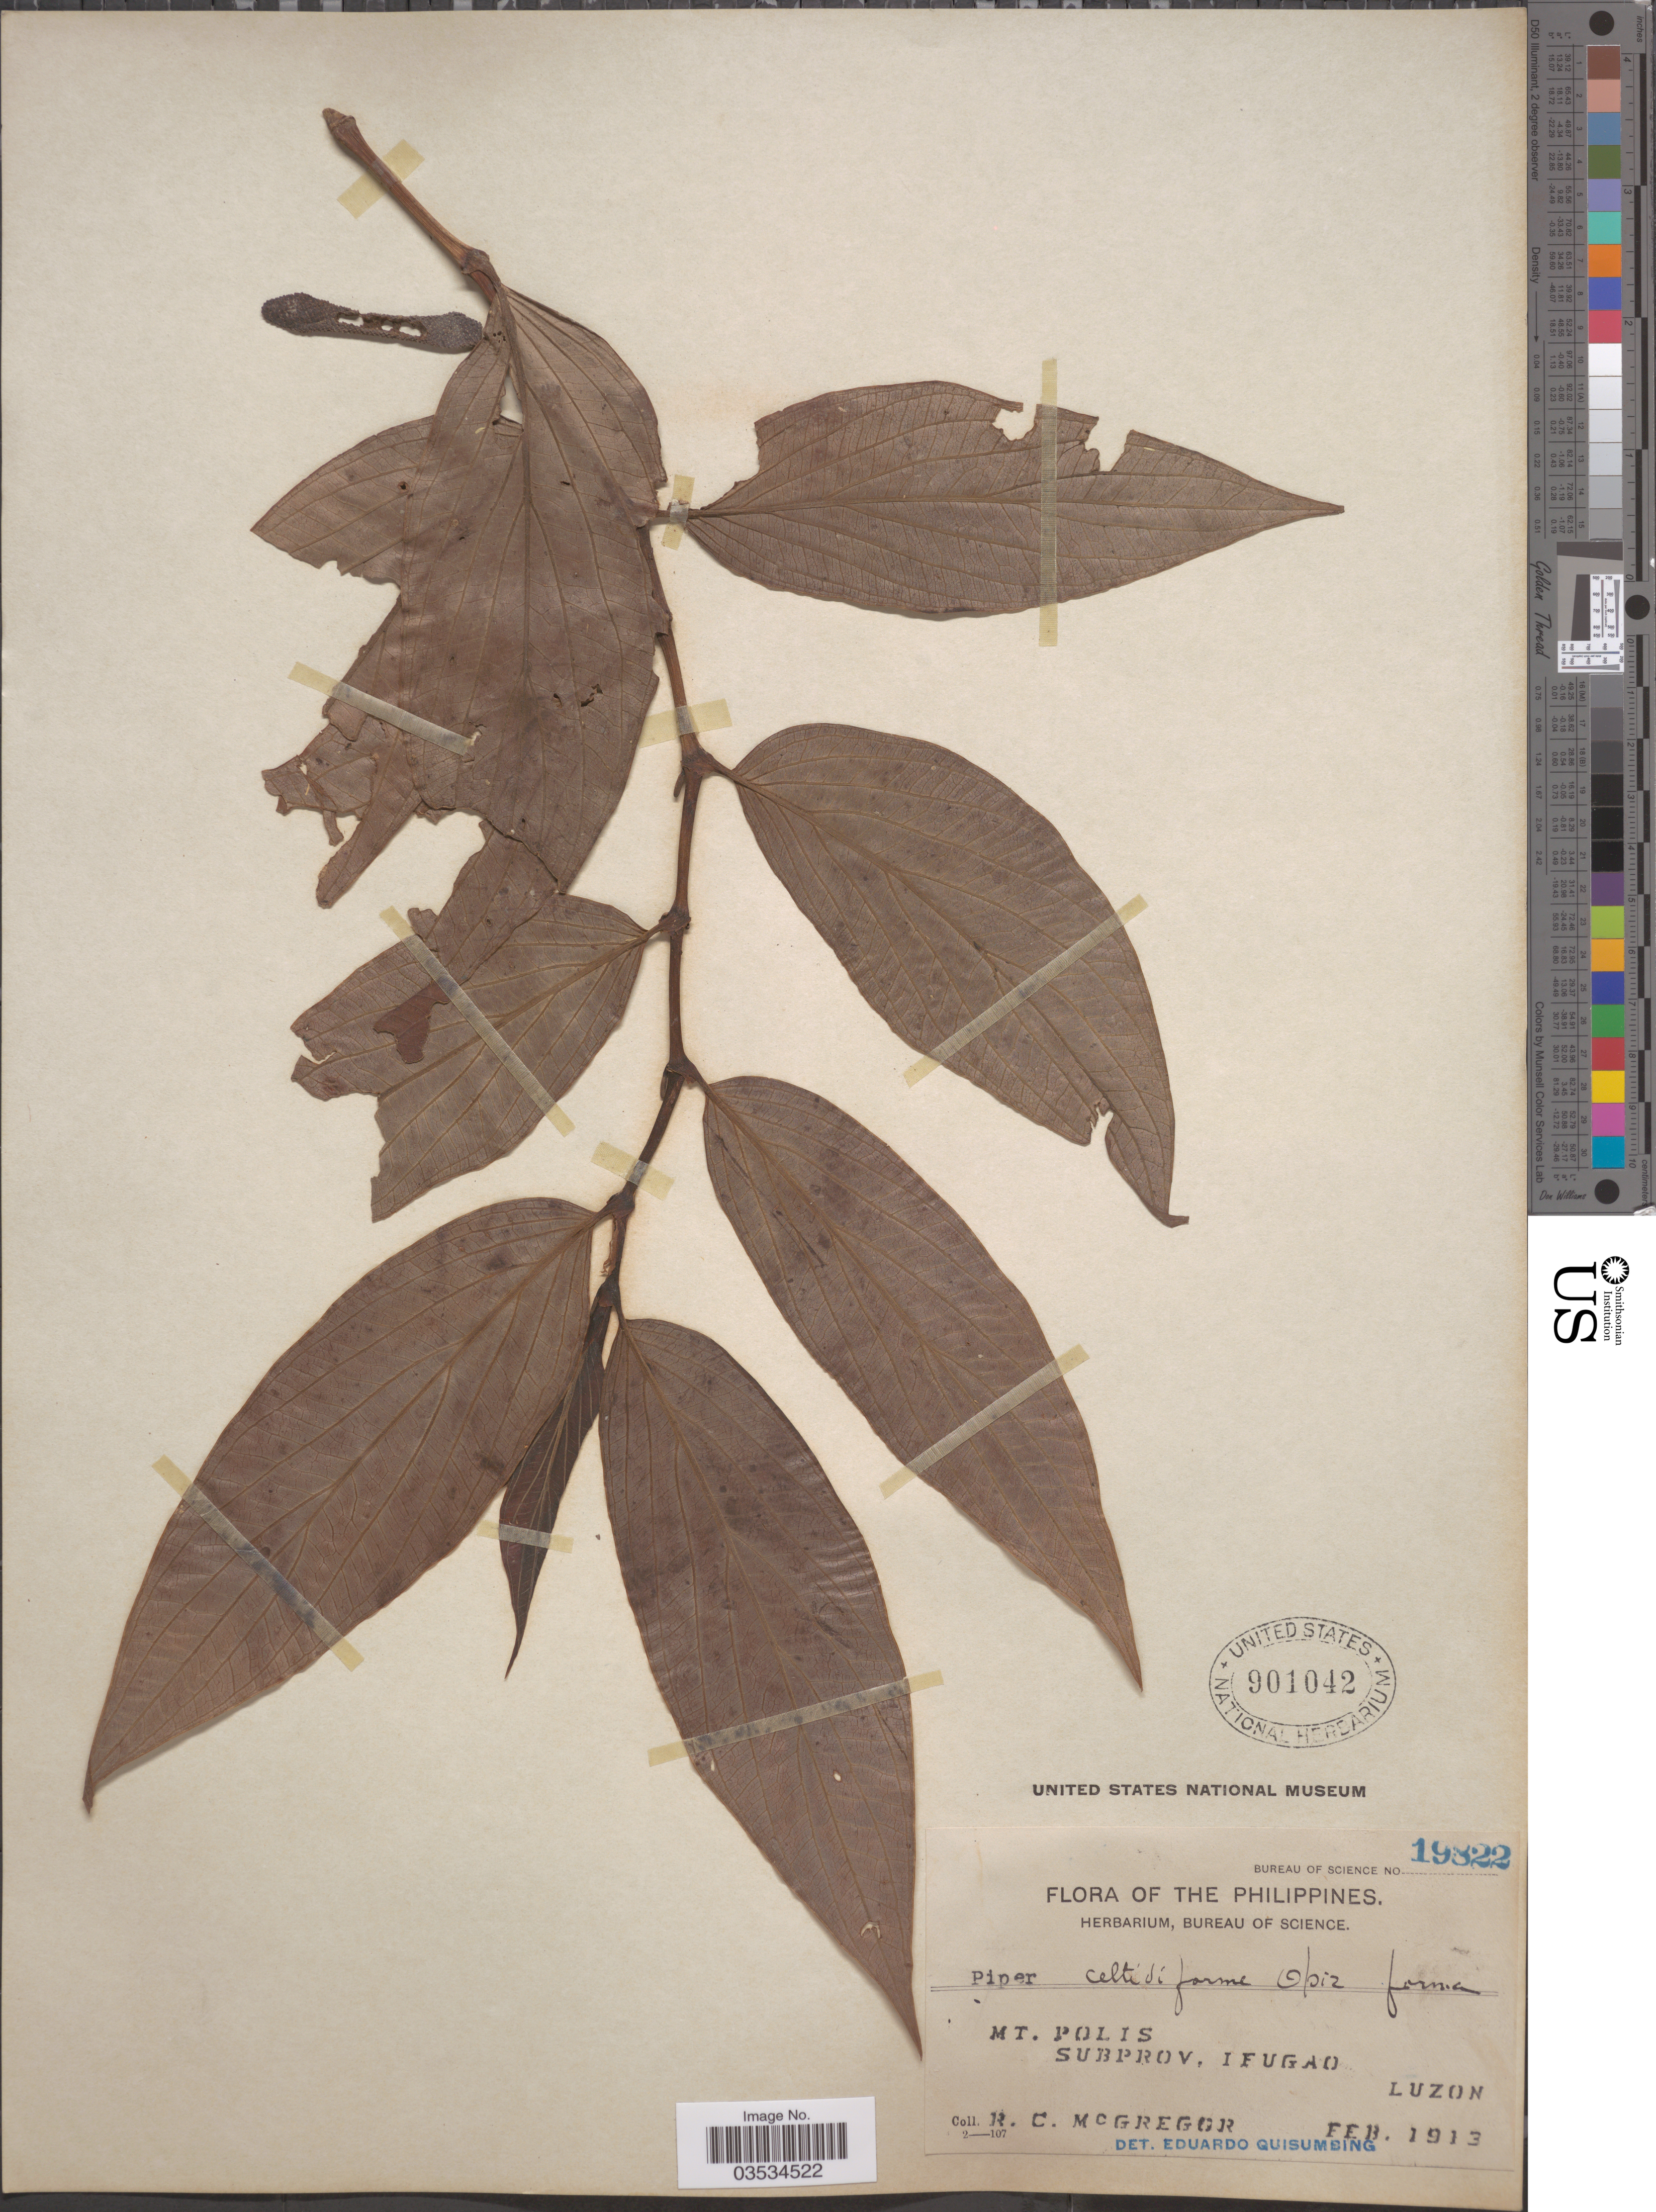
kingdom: Plantae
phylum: Tracheophyta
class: Magnoliopsida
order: Piperales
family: Piperaceae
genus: Piper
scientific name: Piper celtidiforme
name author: Opiz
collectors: R. C. McGregor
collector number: Bureau of Science 19822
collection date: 1913-02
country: Philippines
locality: Mt. Polis. Subprov. Ifugao. Luzon.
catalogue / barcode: US 901042